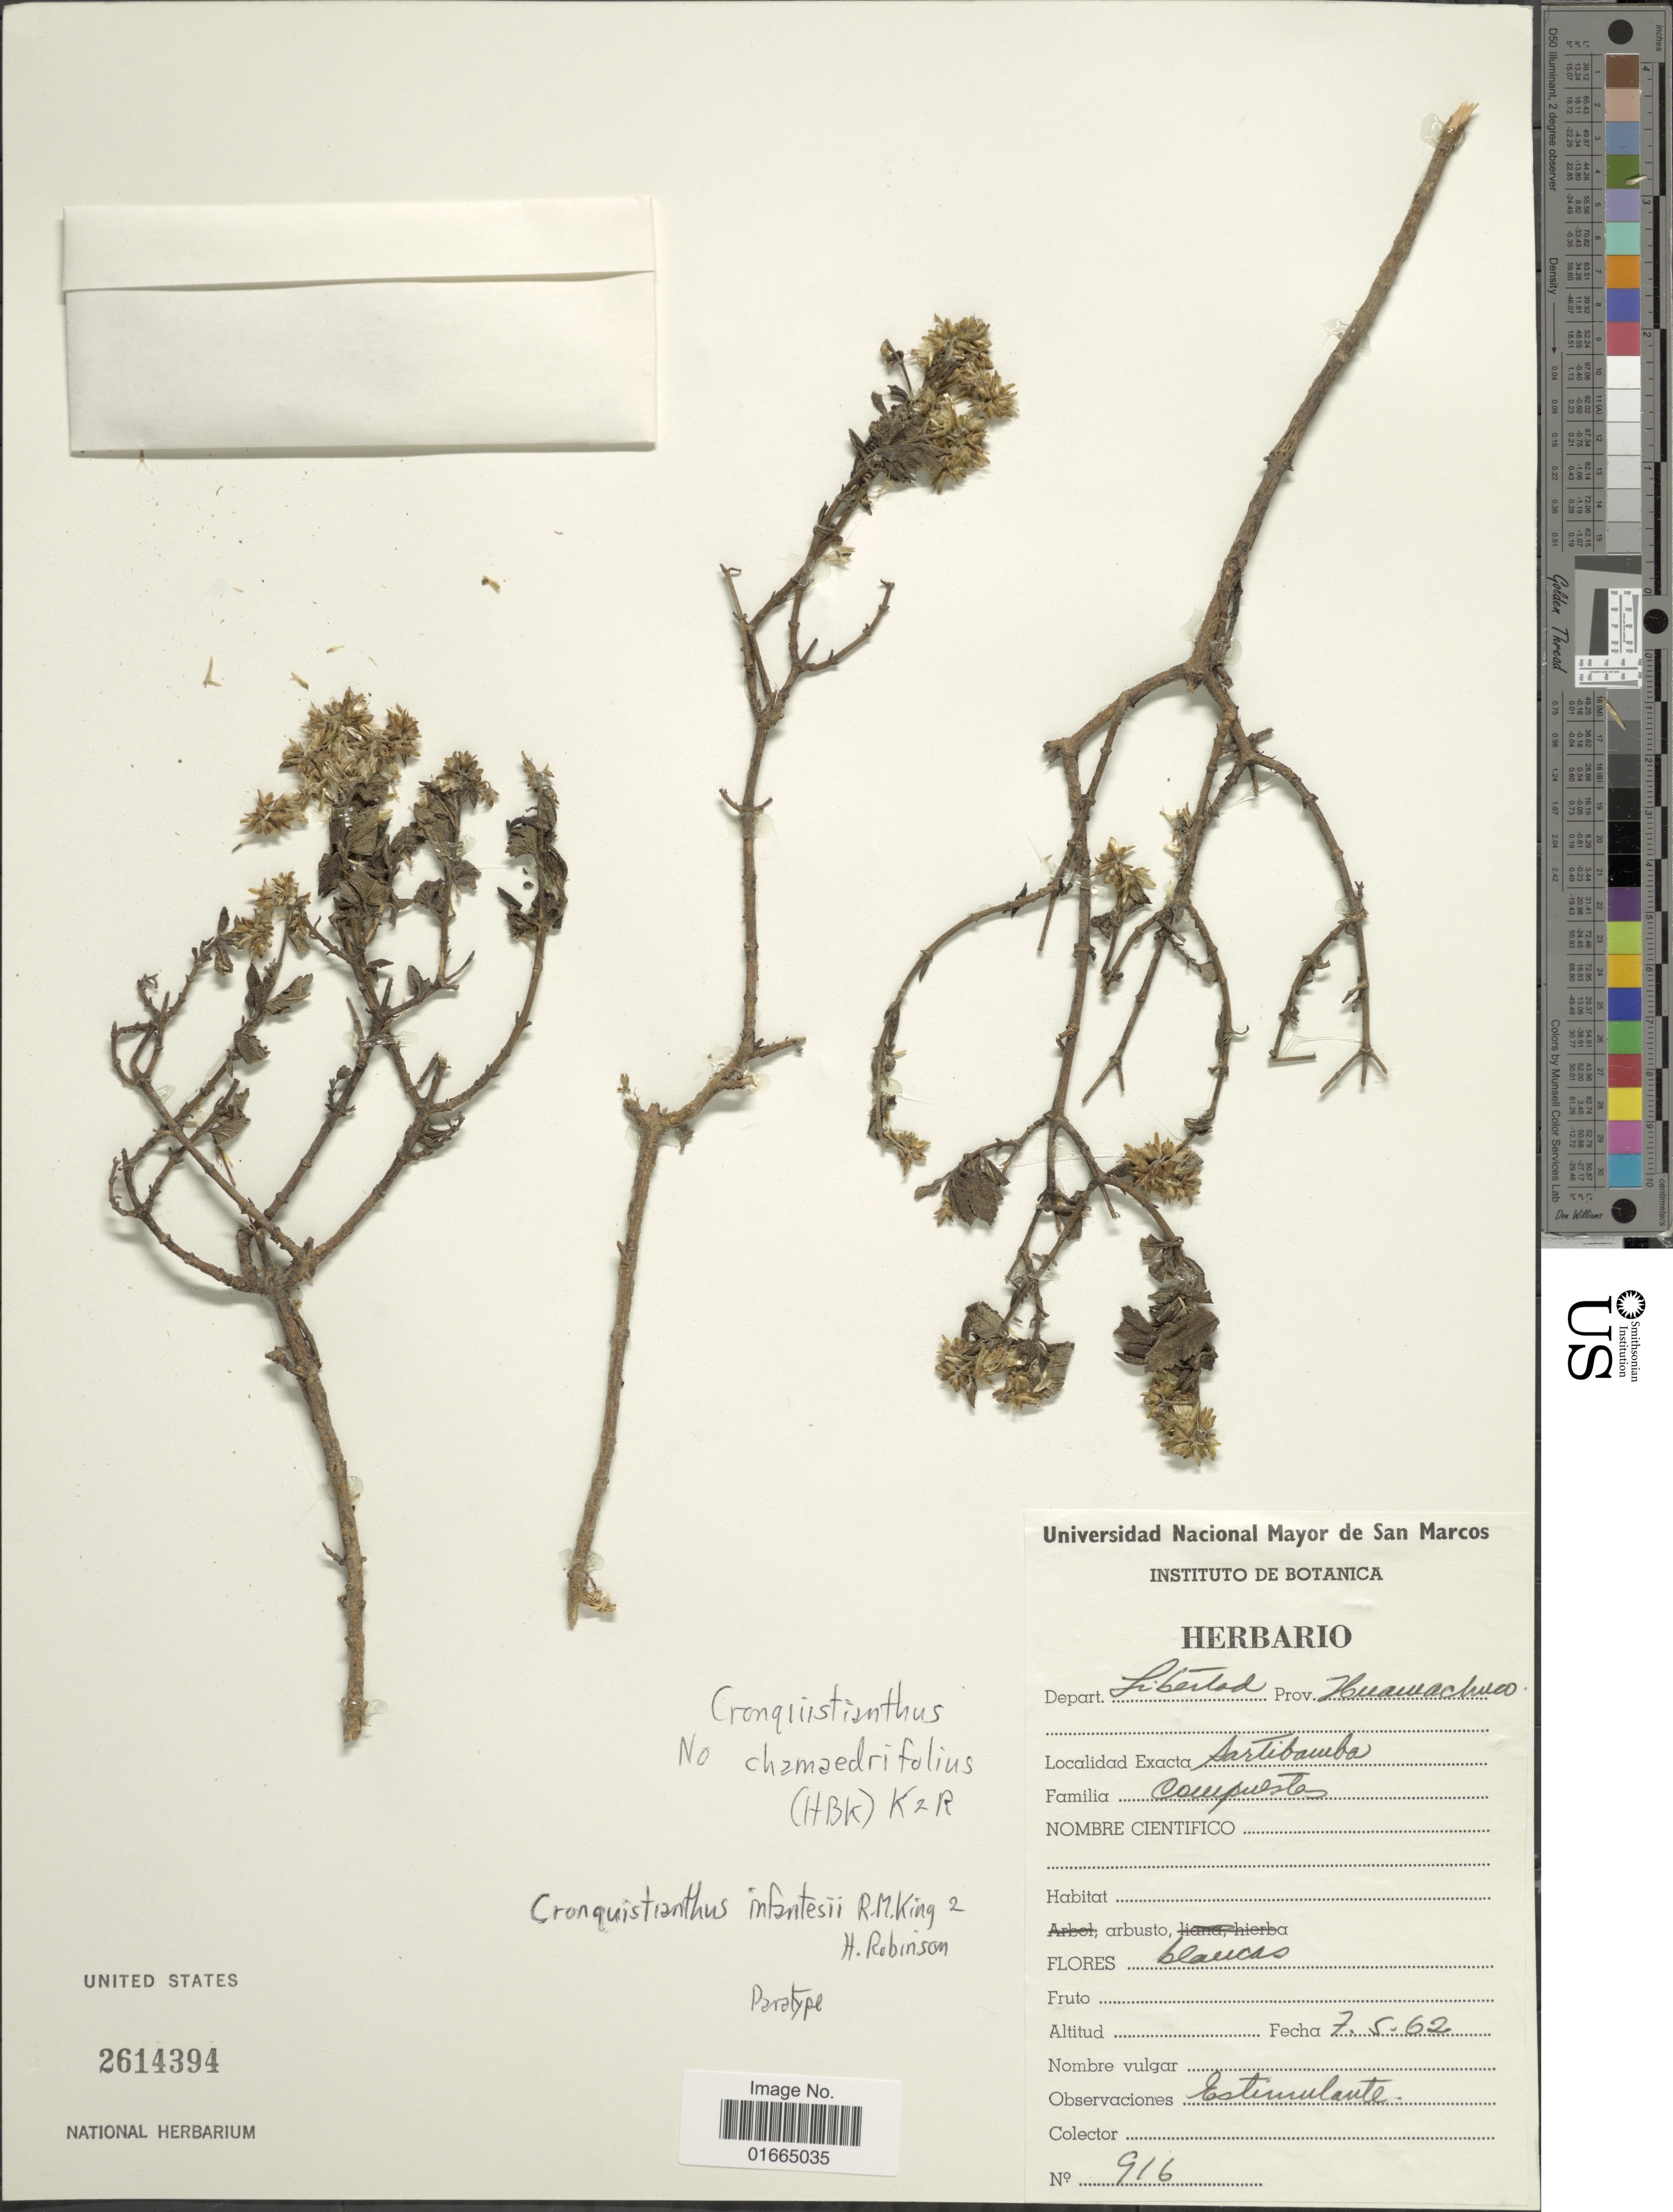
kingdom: Plantae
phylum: Tracheophyta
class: Magnoliopsida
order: Asterales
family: Asteraceae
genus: Cronquistianthus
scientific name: Cronquistianthus infantesii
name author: R.M. King & H. Rob.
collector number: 916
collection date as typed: Transcribed d/m/y: 7/5/62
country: Peru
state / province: La Libertad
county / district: Sanchez Carrion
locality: Sartimbamba. Huamachuco Dist.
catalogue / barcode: US 2614394